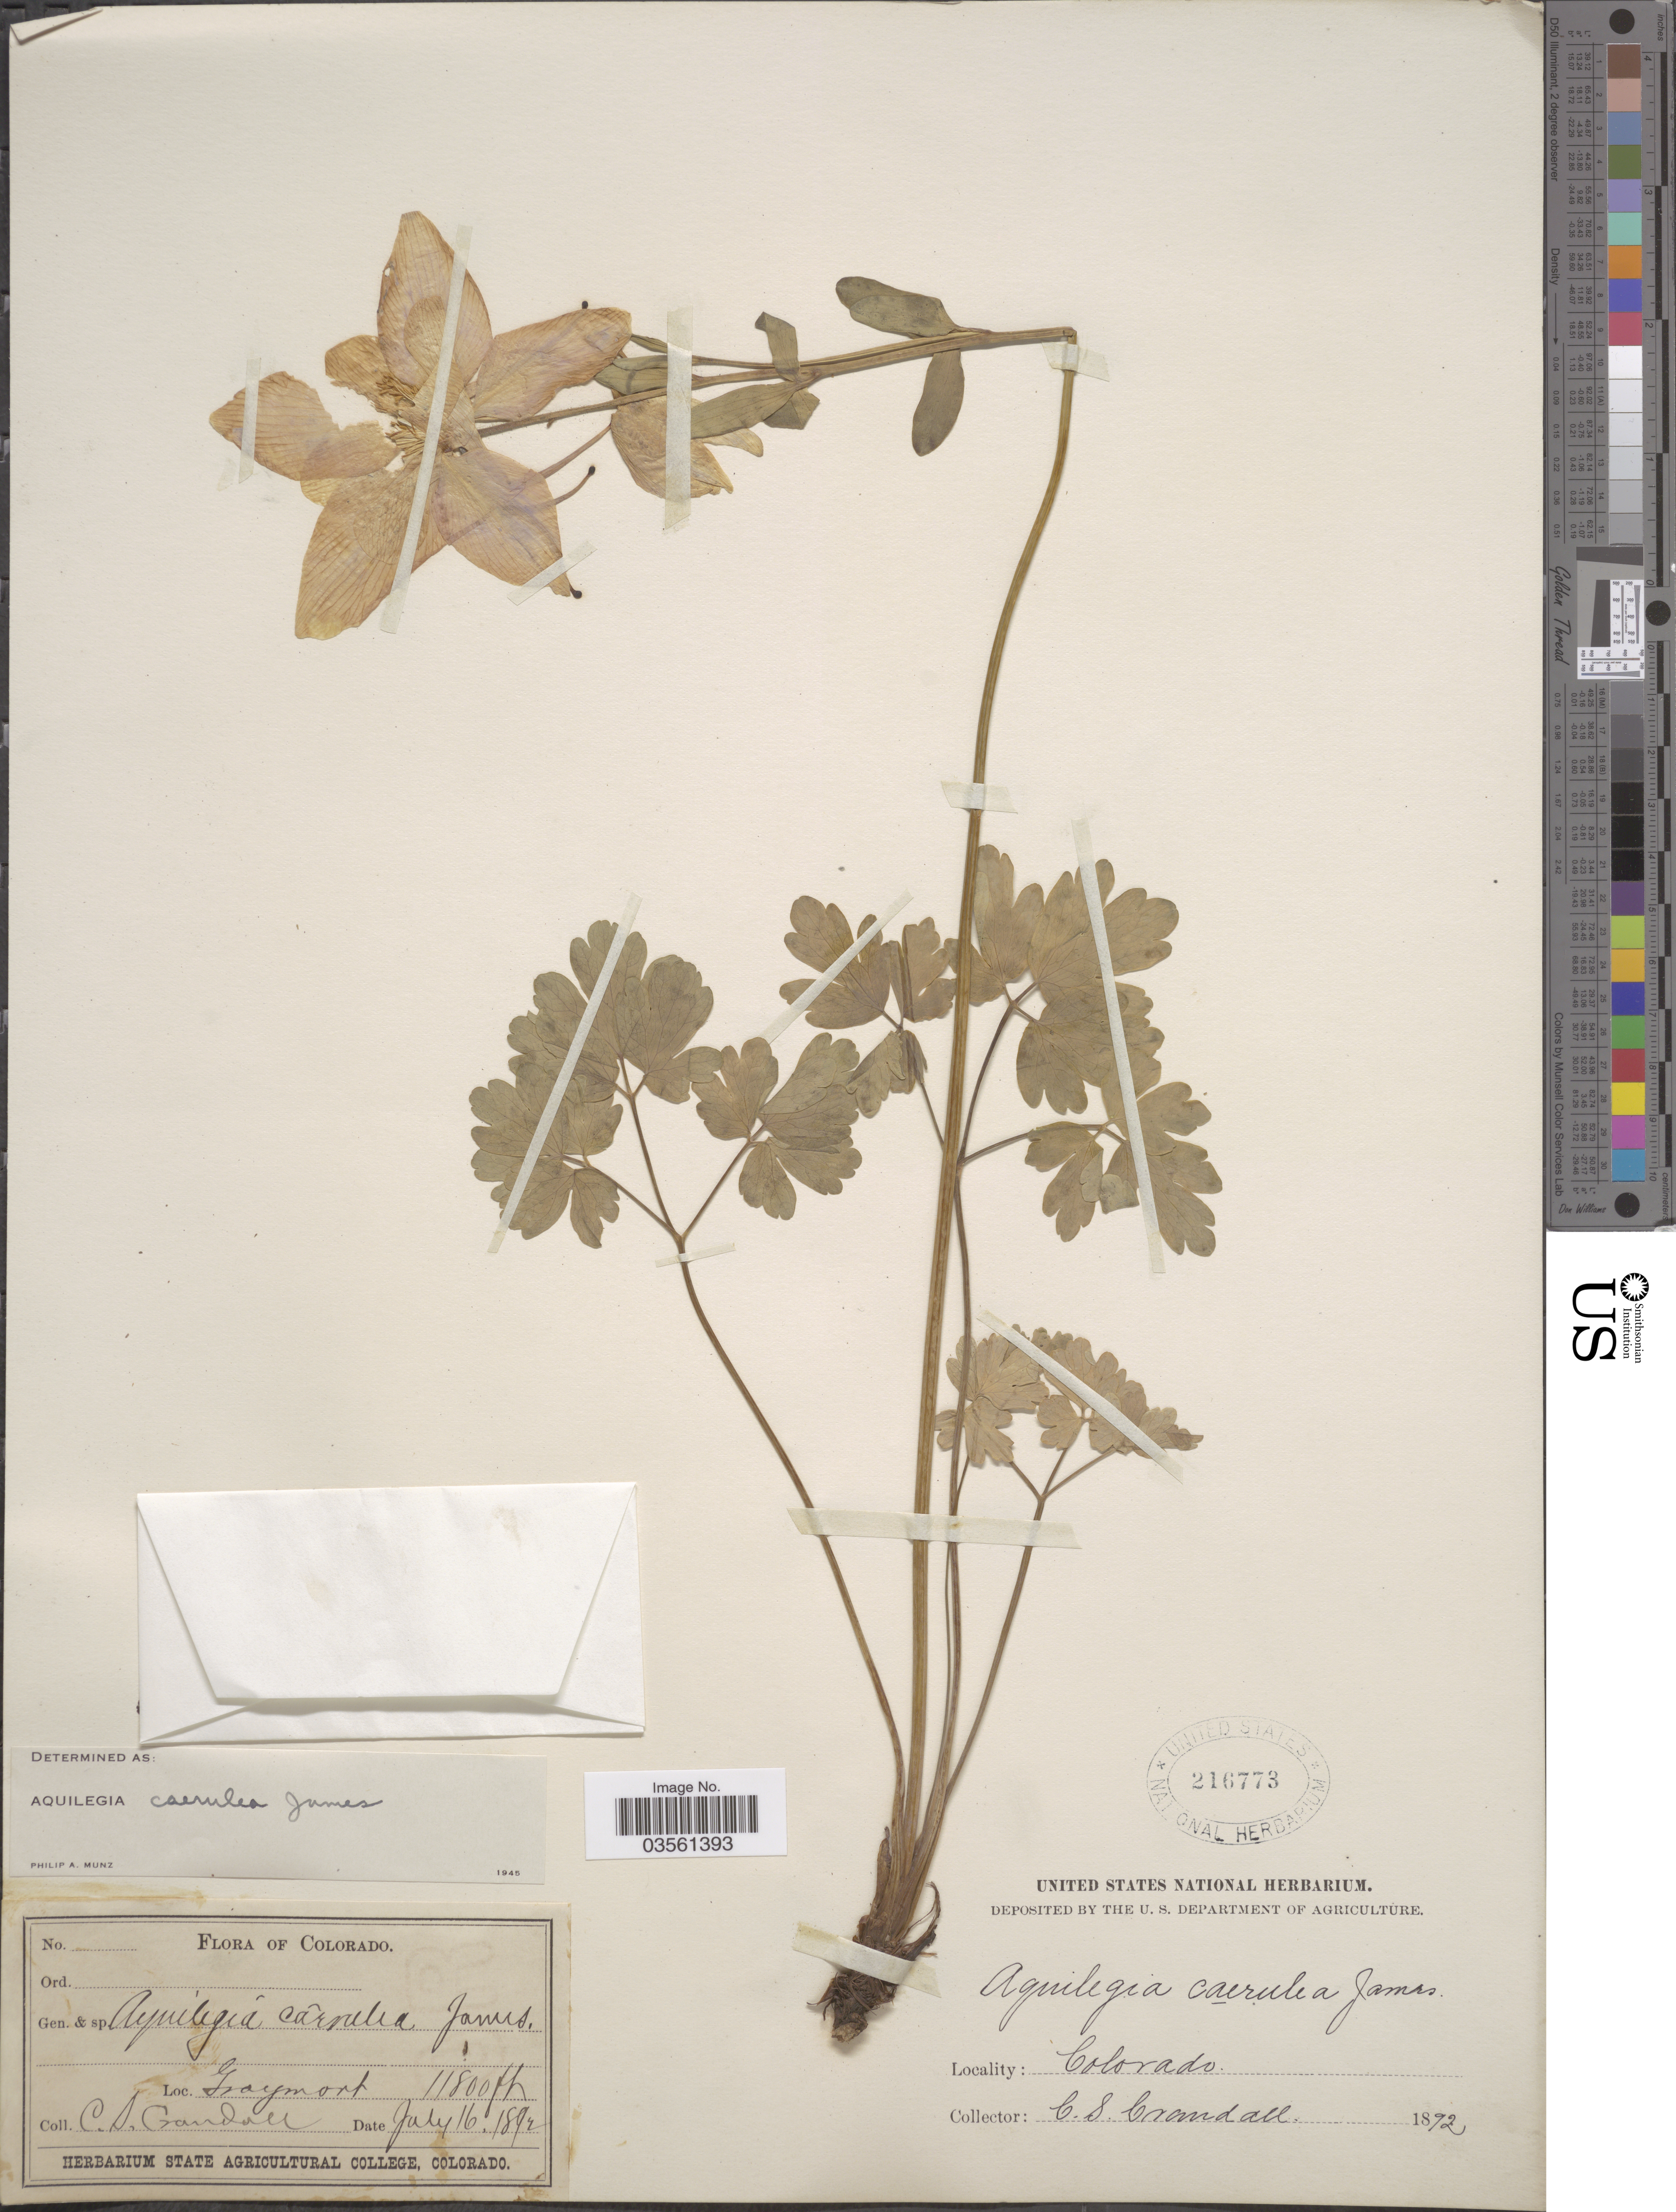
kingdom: Plantae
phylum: Tracheophyta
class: Magnoliopsida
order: Ranunculales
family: Ranunculaceae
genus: Aquilegia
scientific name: Aquilegia coerulea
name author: E. James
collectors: C. Crandall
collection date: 1892-07-16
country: United States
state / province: Colorado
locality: Graymont.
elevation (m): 3597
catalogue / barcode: US 216773